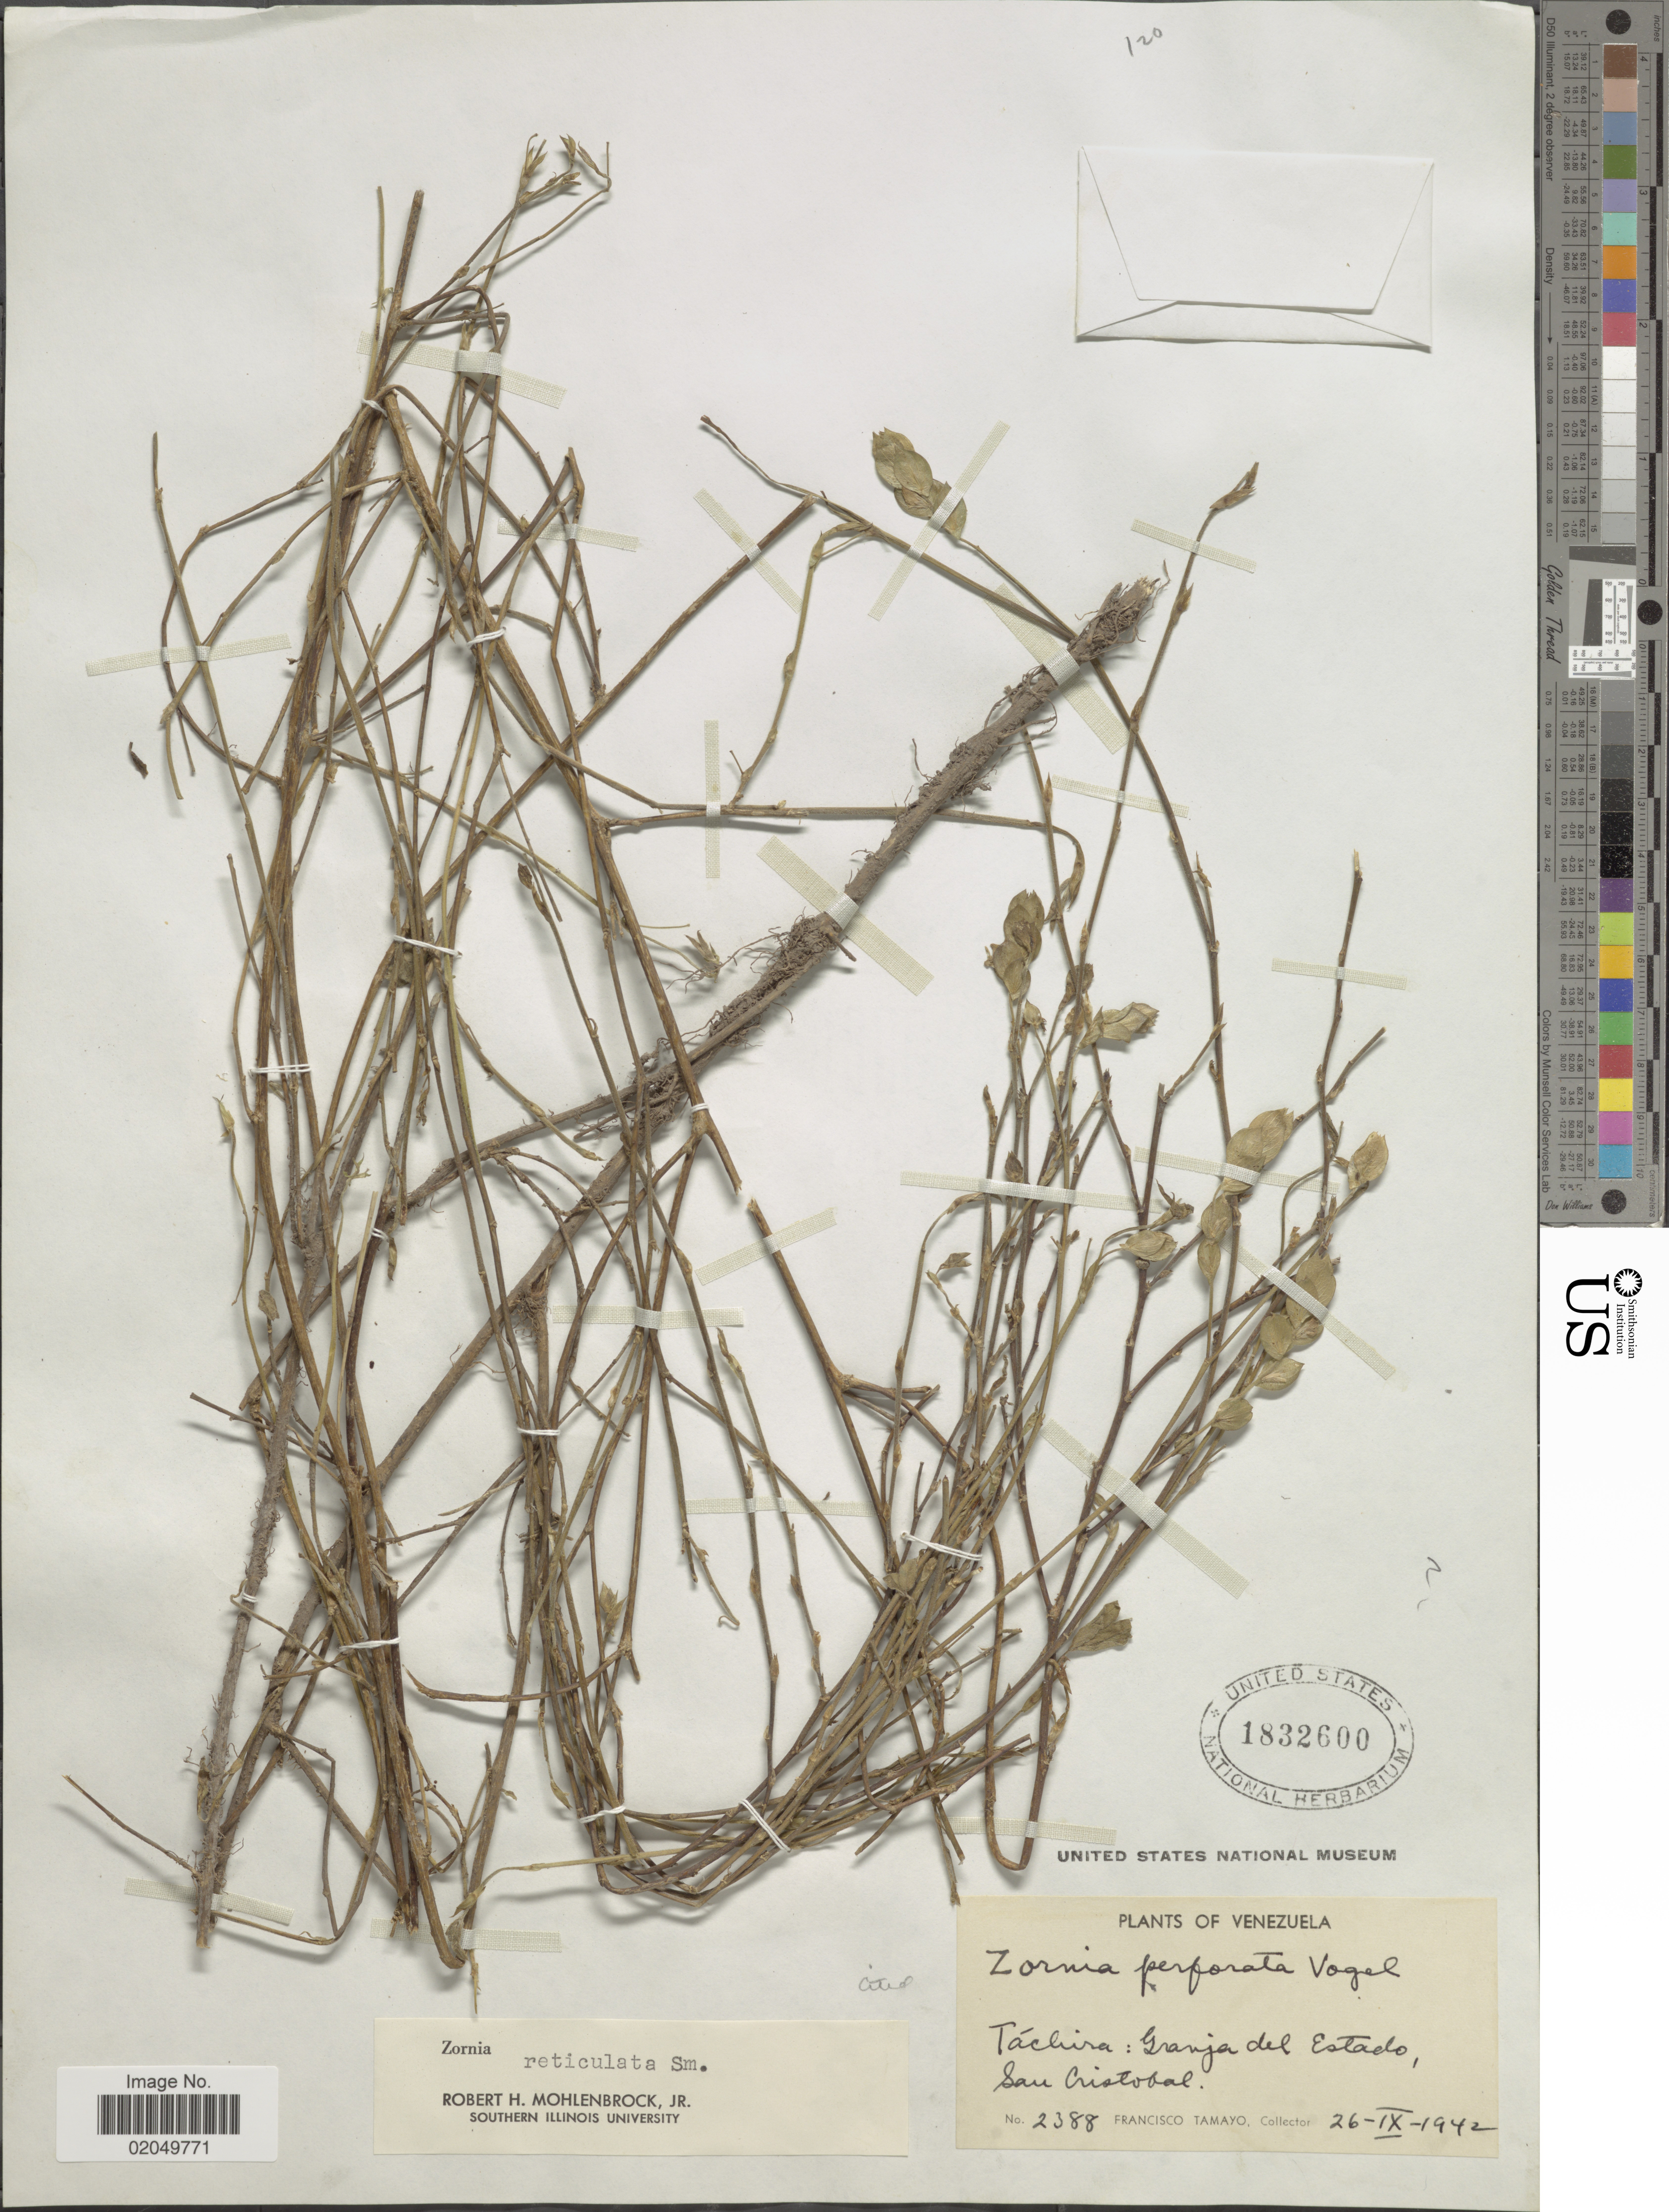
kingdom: Plantae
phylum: Tracheophyta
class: Magnoliopsida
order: Fabales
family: Fabaceae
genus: Zornia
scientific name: Zornia reticulata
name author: Sm.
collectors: F. Tamayo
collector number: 2388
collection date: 1942-09-26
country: Venezuela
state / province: Tachira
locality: Granja del Estado, San Cristobal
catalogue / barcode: US 1832600